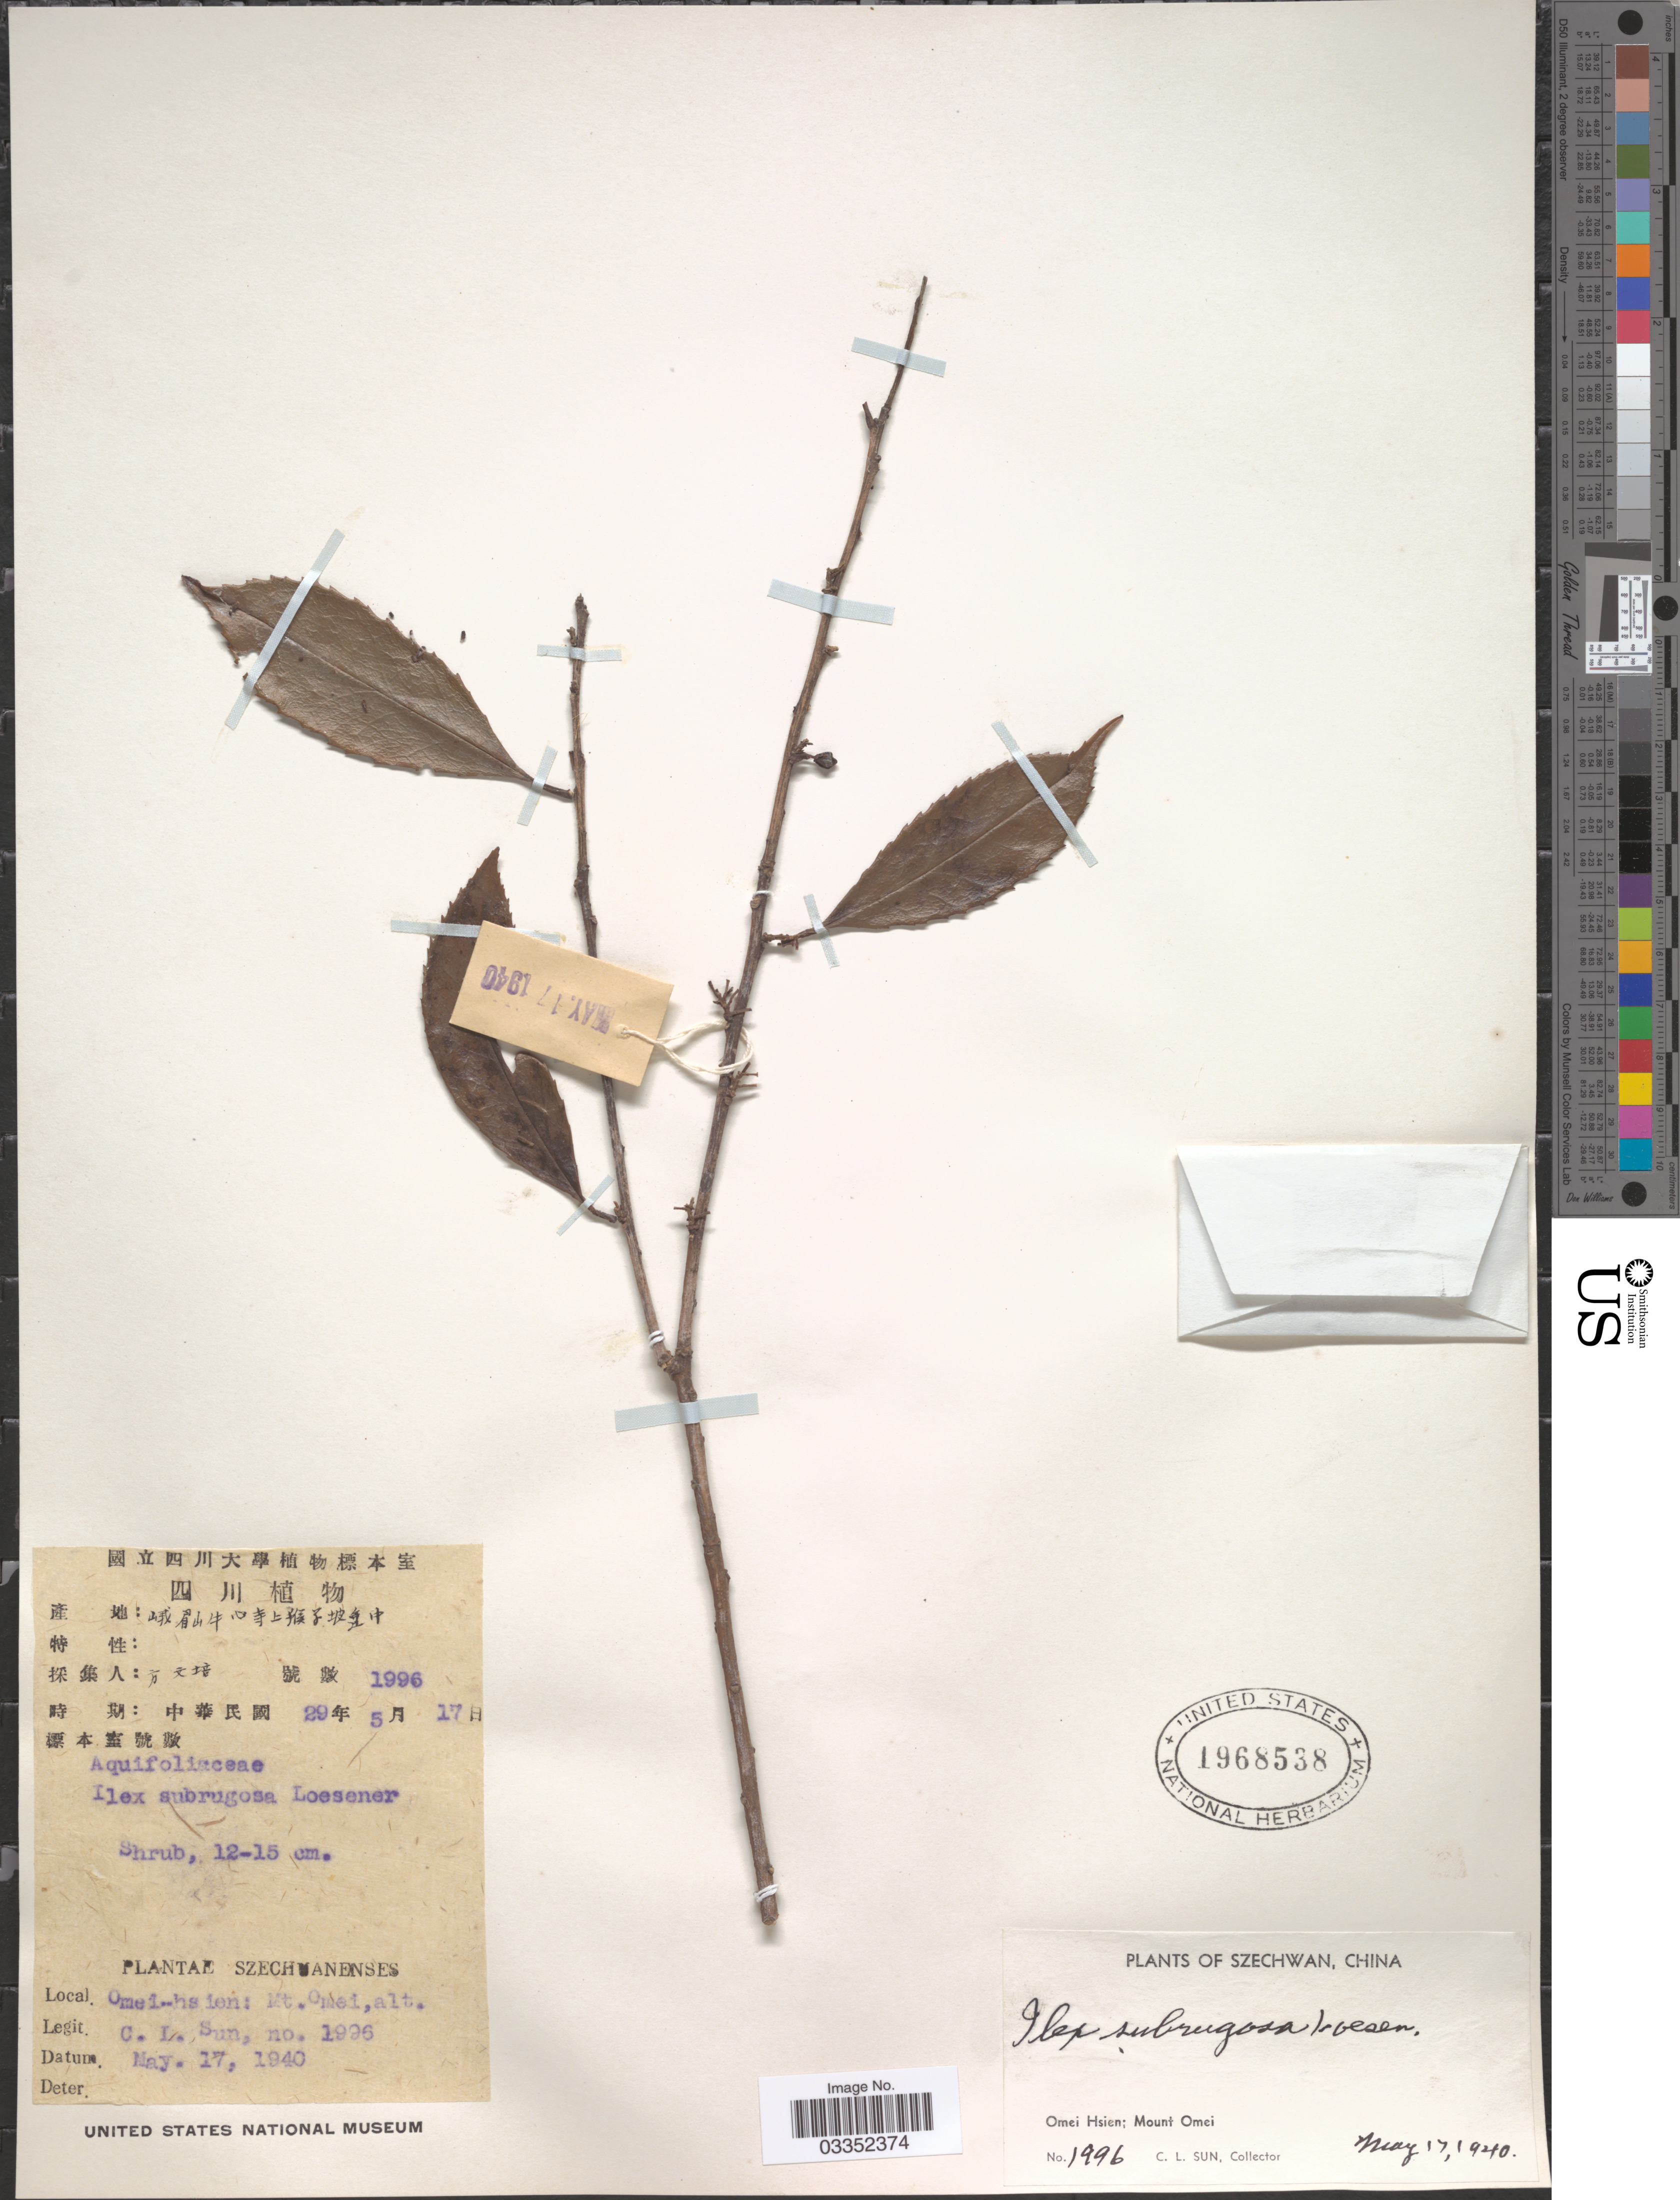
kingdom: Plantae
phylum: Tracheophyta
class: Magnoliopsida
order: Aquifoliales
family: Aquifoliaceae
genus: Ilex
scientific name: Ilex subrugosa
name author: Loes. in Sarg.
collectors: C. Sun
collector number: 1996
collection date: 1940-05-17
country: China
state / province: Sichuan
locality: Szechwan, Omei Hsien; Mount Omei.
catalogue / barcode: US 1968538